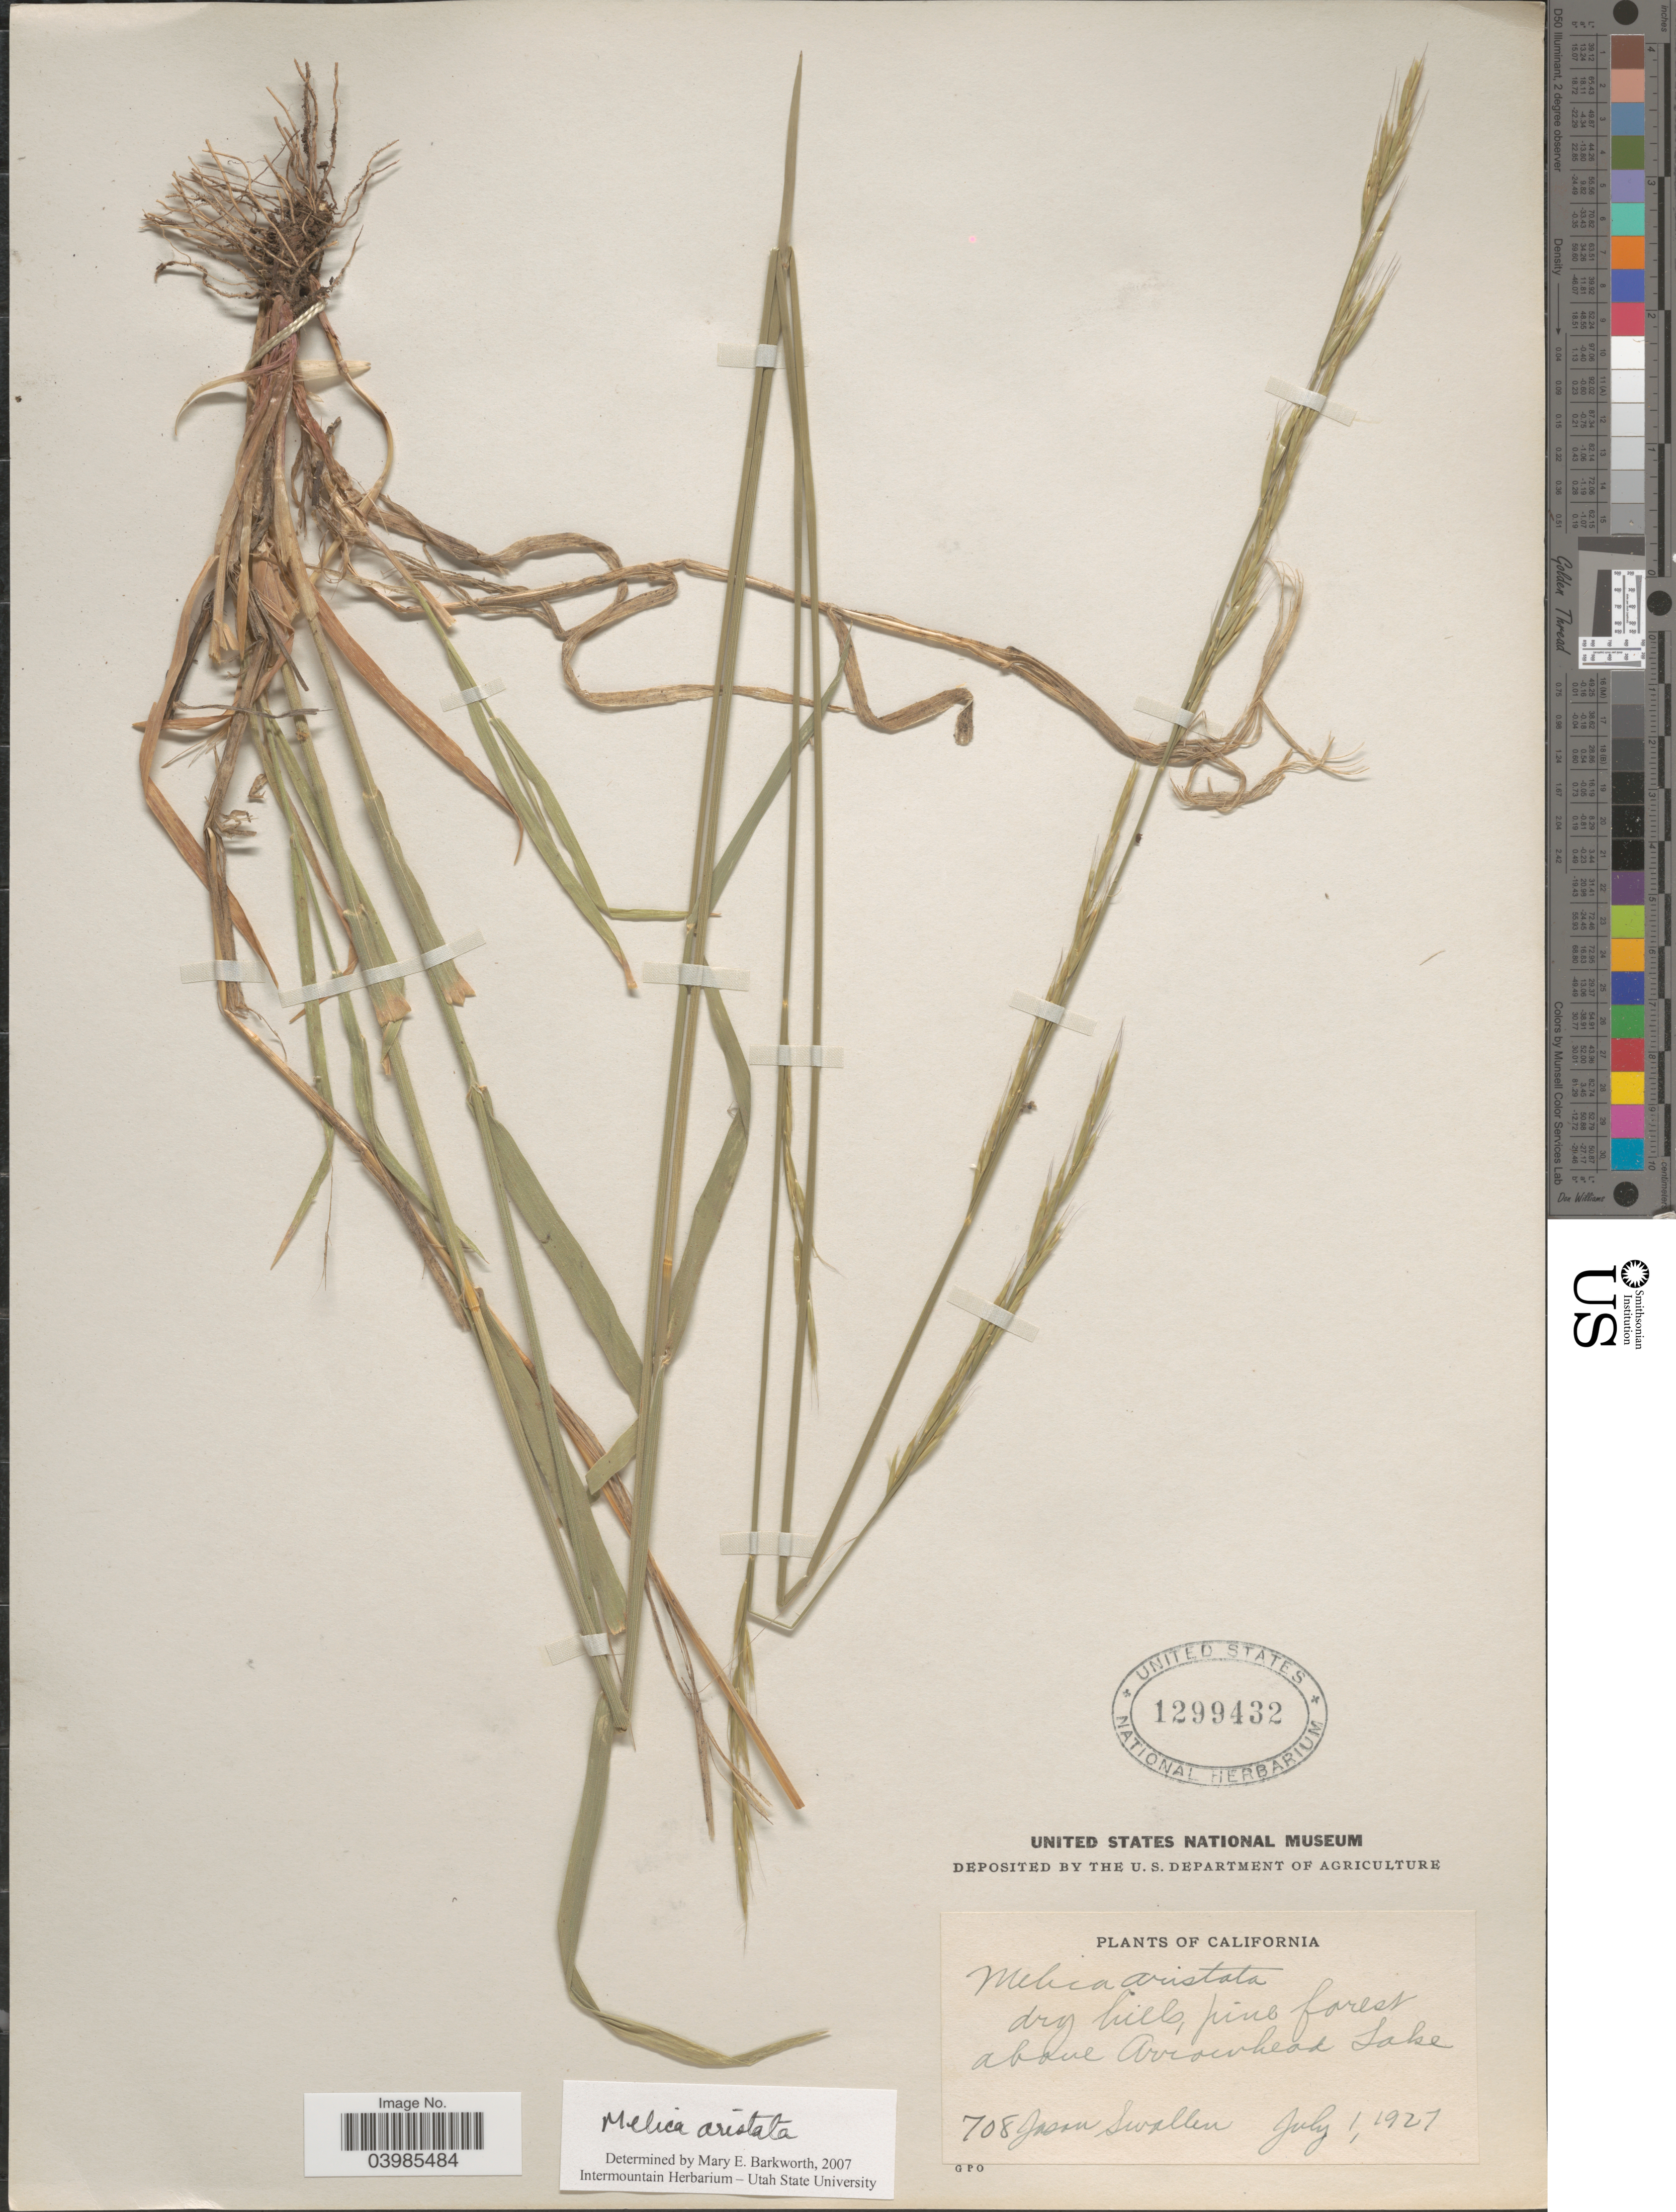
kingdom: Plantae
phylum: Tracheophyta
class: Liliopsida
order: Poales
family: Poaceae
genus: Melica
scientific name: Melica aristata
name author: Thurb. ex Bol.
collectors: J. R. Swallen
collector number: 708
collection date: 1927-07-01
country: United States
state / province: California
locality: Above Arrowhead Lake.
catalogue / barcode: US 1299432